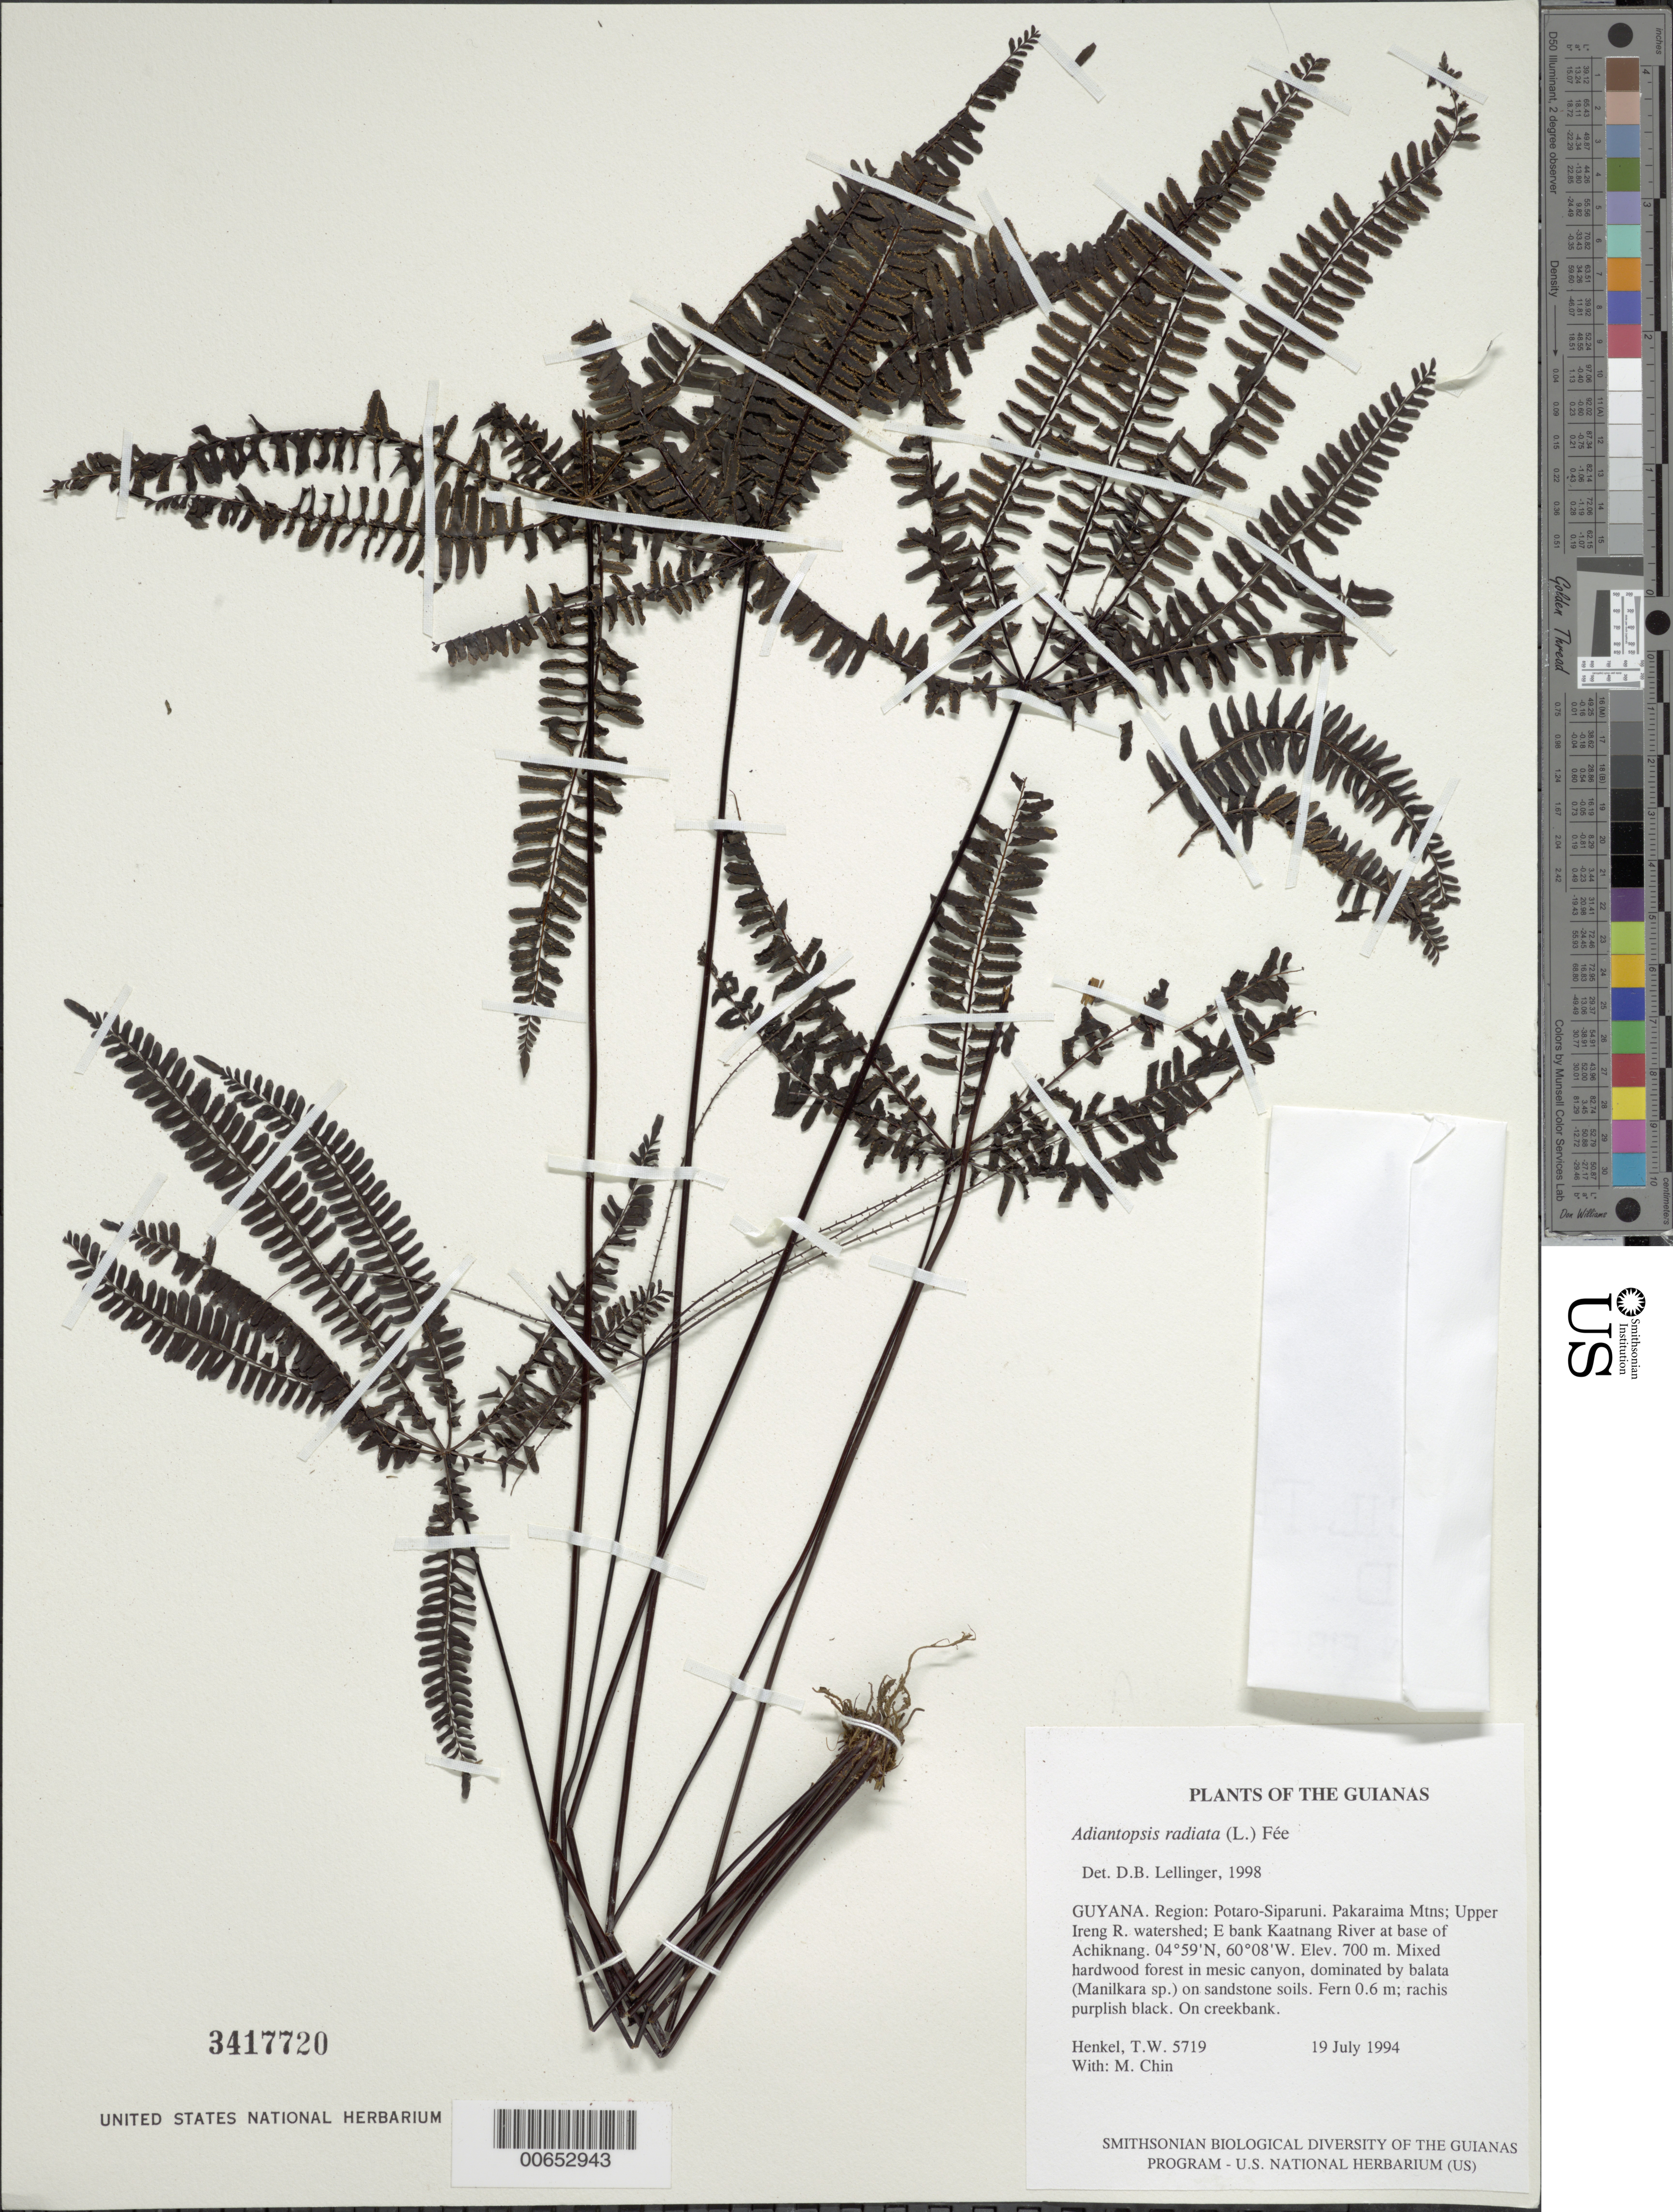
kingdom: Plantae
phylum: Tracheophyta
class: Polypodiopsida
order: Polypodiales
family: Pteridaceae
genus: Adiantopsis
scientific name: Adiantopsis radiata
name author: (L.) Fée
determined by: Lellinger, David B., (BOT), Smithsonian Institution - National Museum of Natural History (UNITED STATES)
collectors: T. Henkel & M. Chin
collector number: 5719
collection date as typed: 19 July 1994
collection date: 1994-07-19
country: Guyana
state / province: Potaro-Siparuni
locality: Pakaraima Mtns; Upper Ireng R. watershed; E bank Kaatnang River at base of Achiknang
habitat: Mixed hardwood forest in mesic canyon, dominated by balata (Manilkara sp.) on sandstone soils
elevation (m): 700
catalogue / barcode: US 3417720